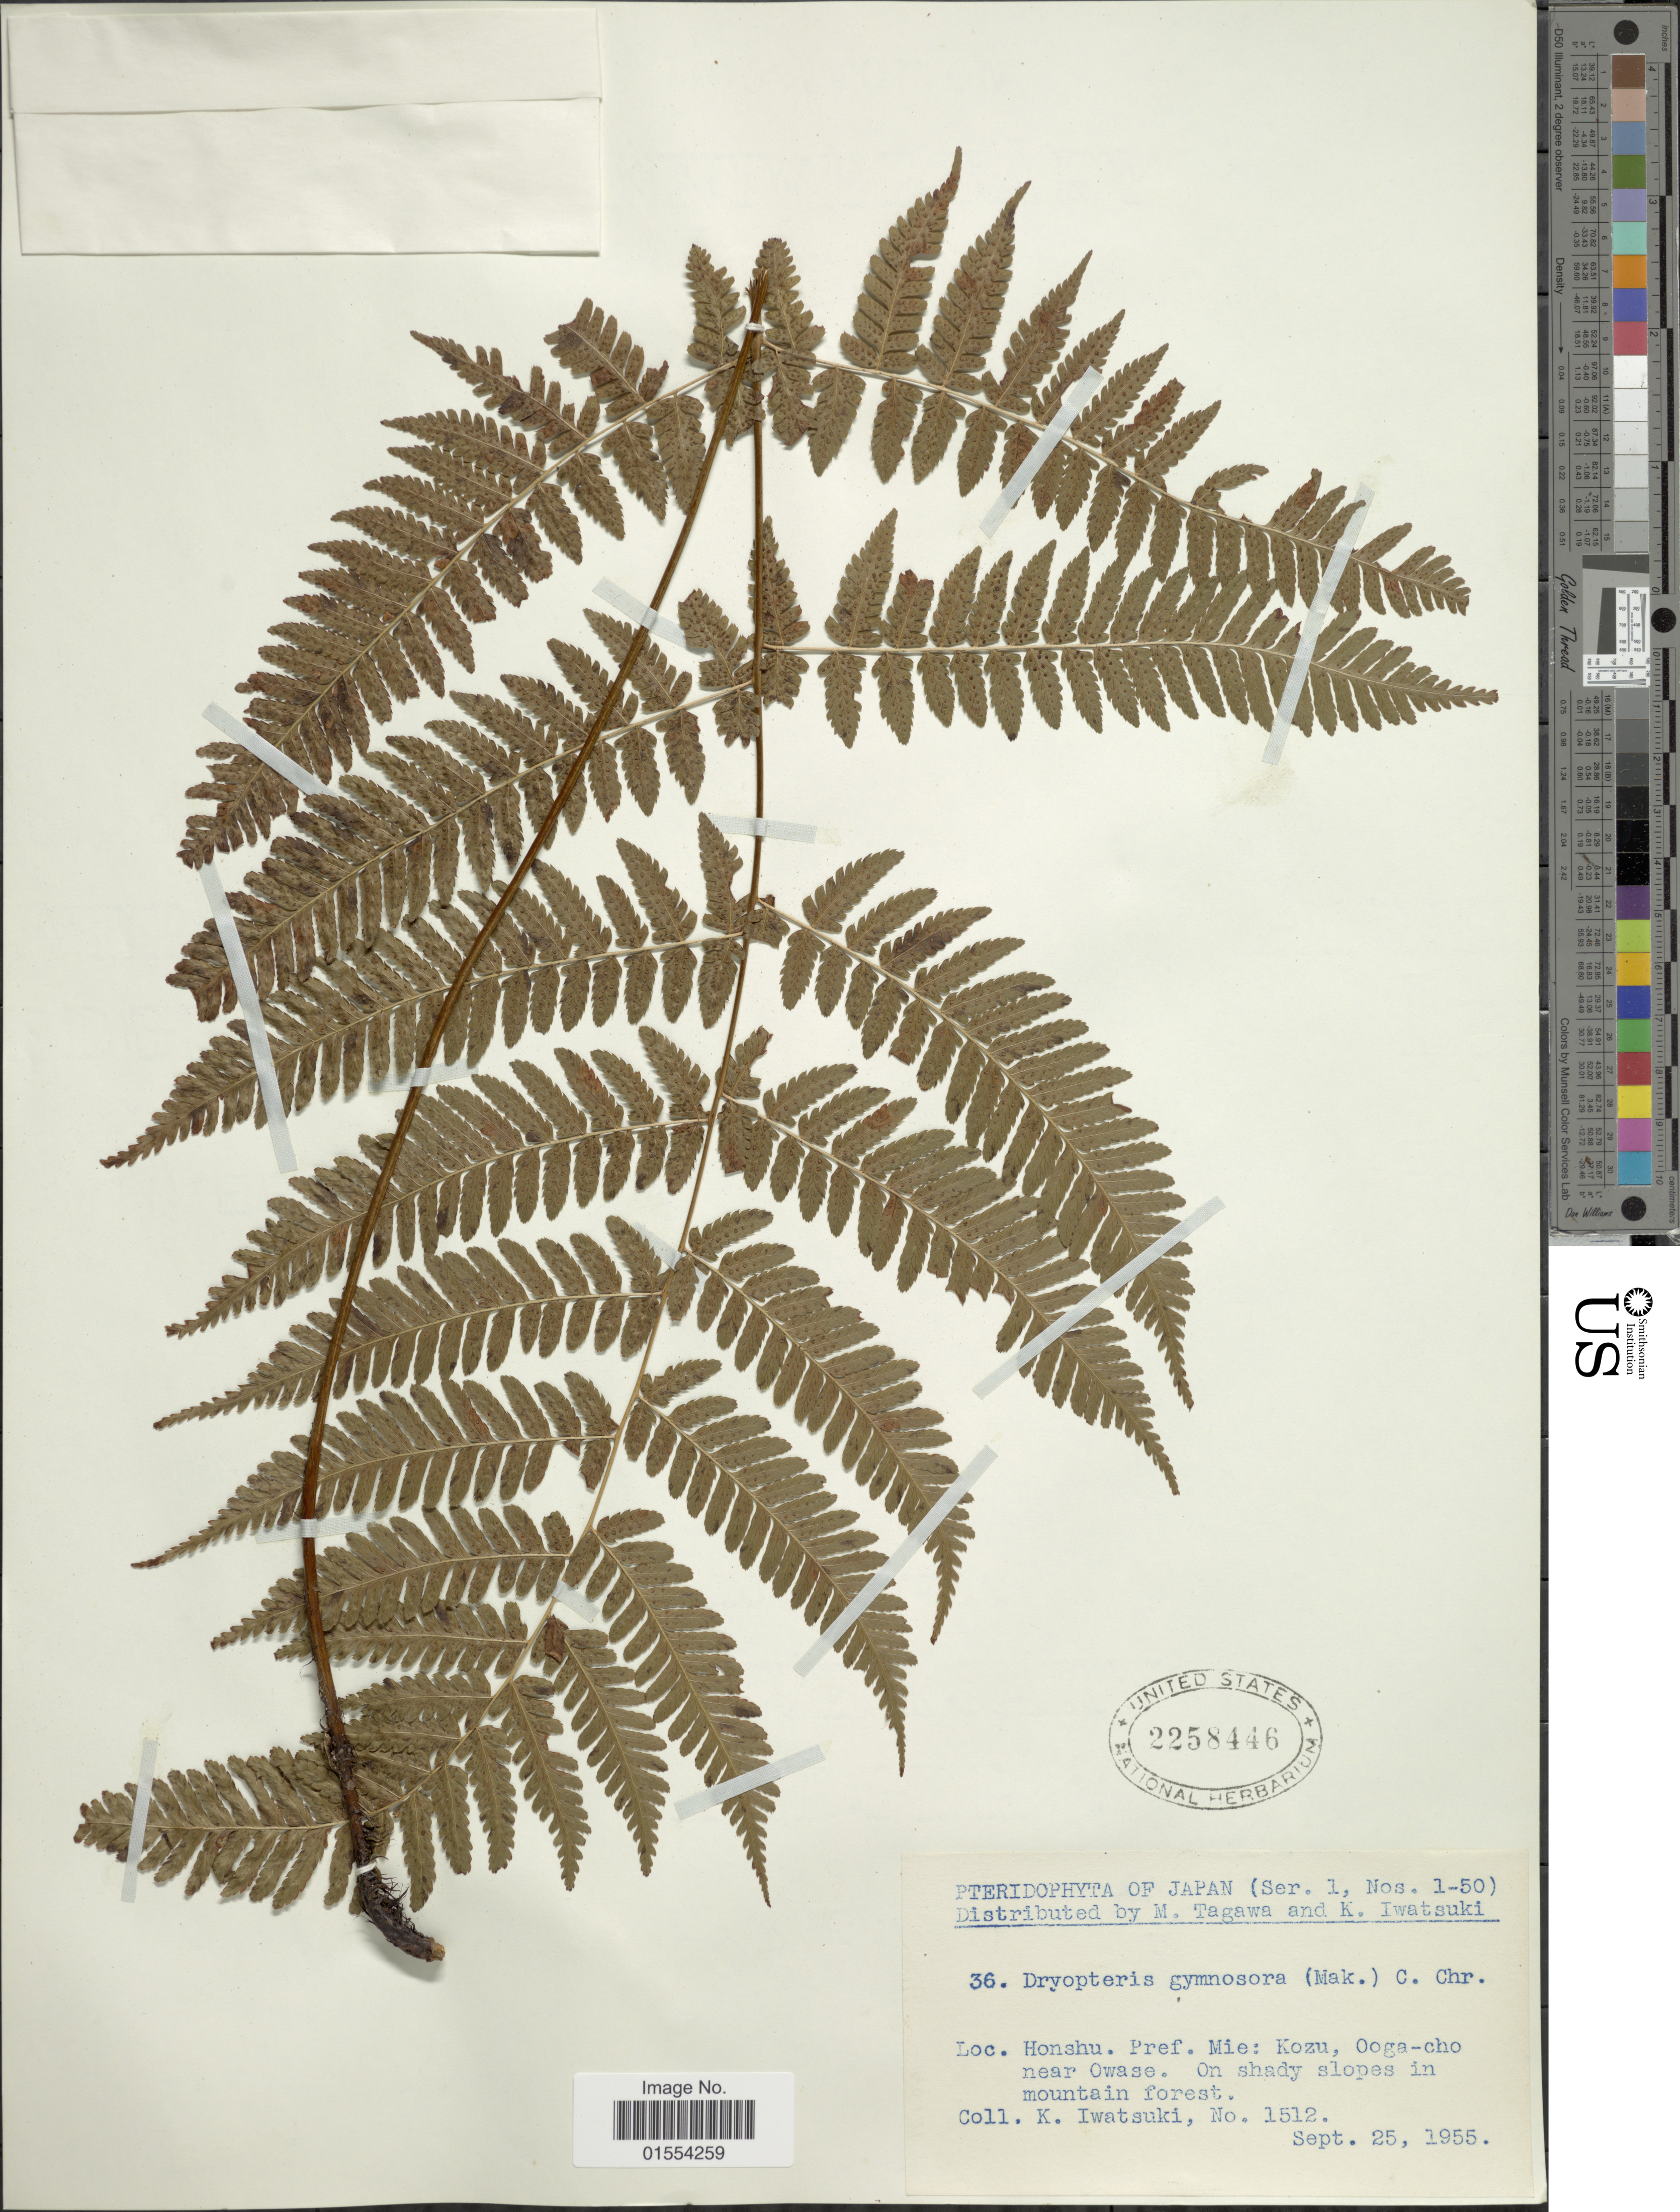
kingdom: Plantae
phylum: Tracheophyta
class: Polypodiopsida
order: Polypodiales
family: Dryopteridaceae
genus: Dryopteris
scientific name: Dryopteris gymnosora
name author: (Makino) C. Chr.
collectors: K. Iwatsuki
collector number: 1512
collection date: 1955-09-25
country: Japan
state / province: Mie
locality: Honshu. Pref. Mie: Kozu, Ooga-cho near Owase.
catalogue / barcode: US 2258446